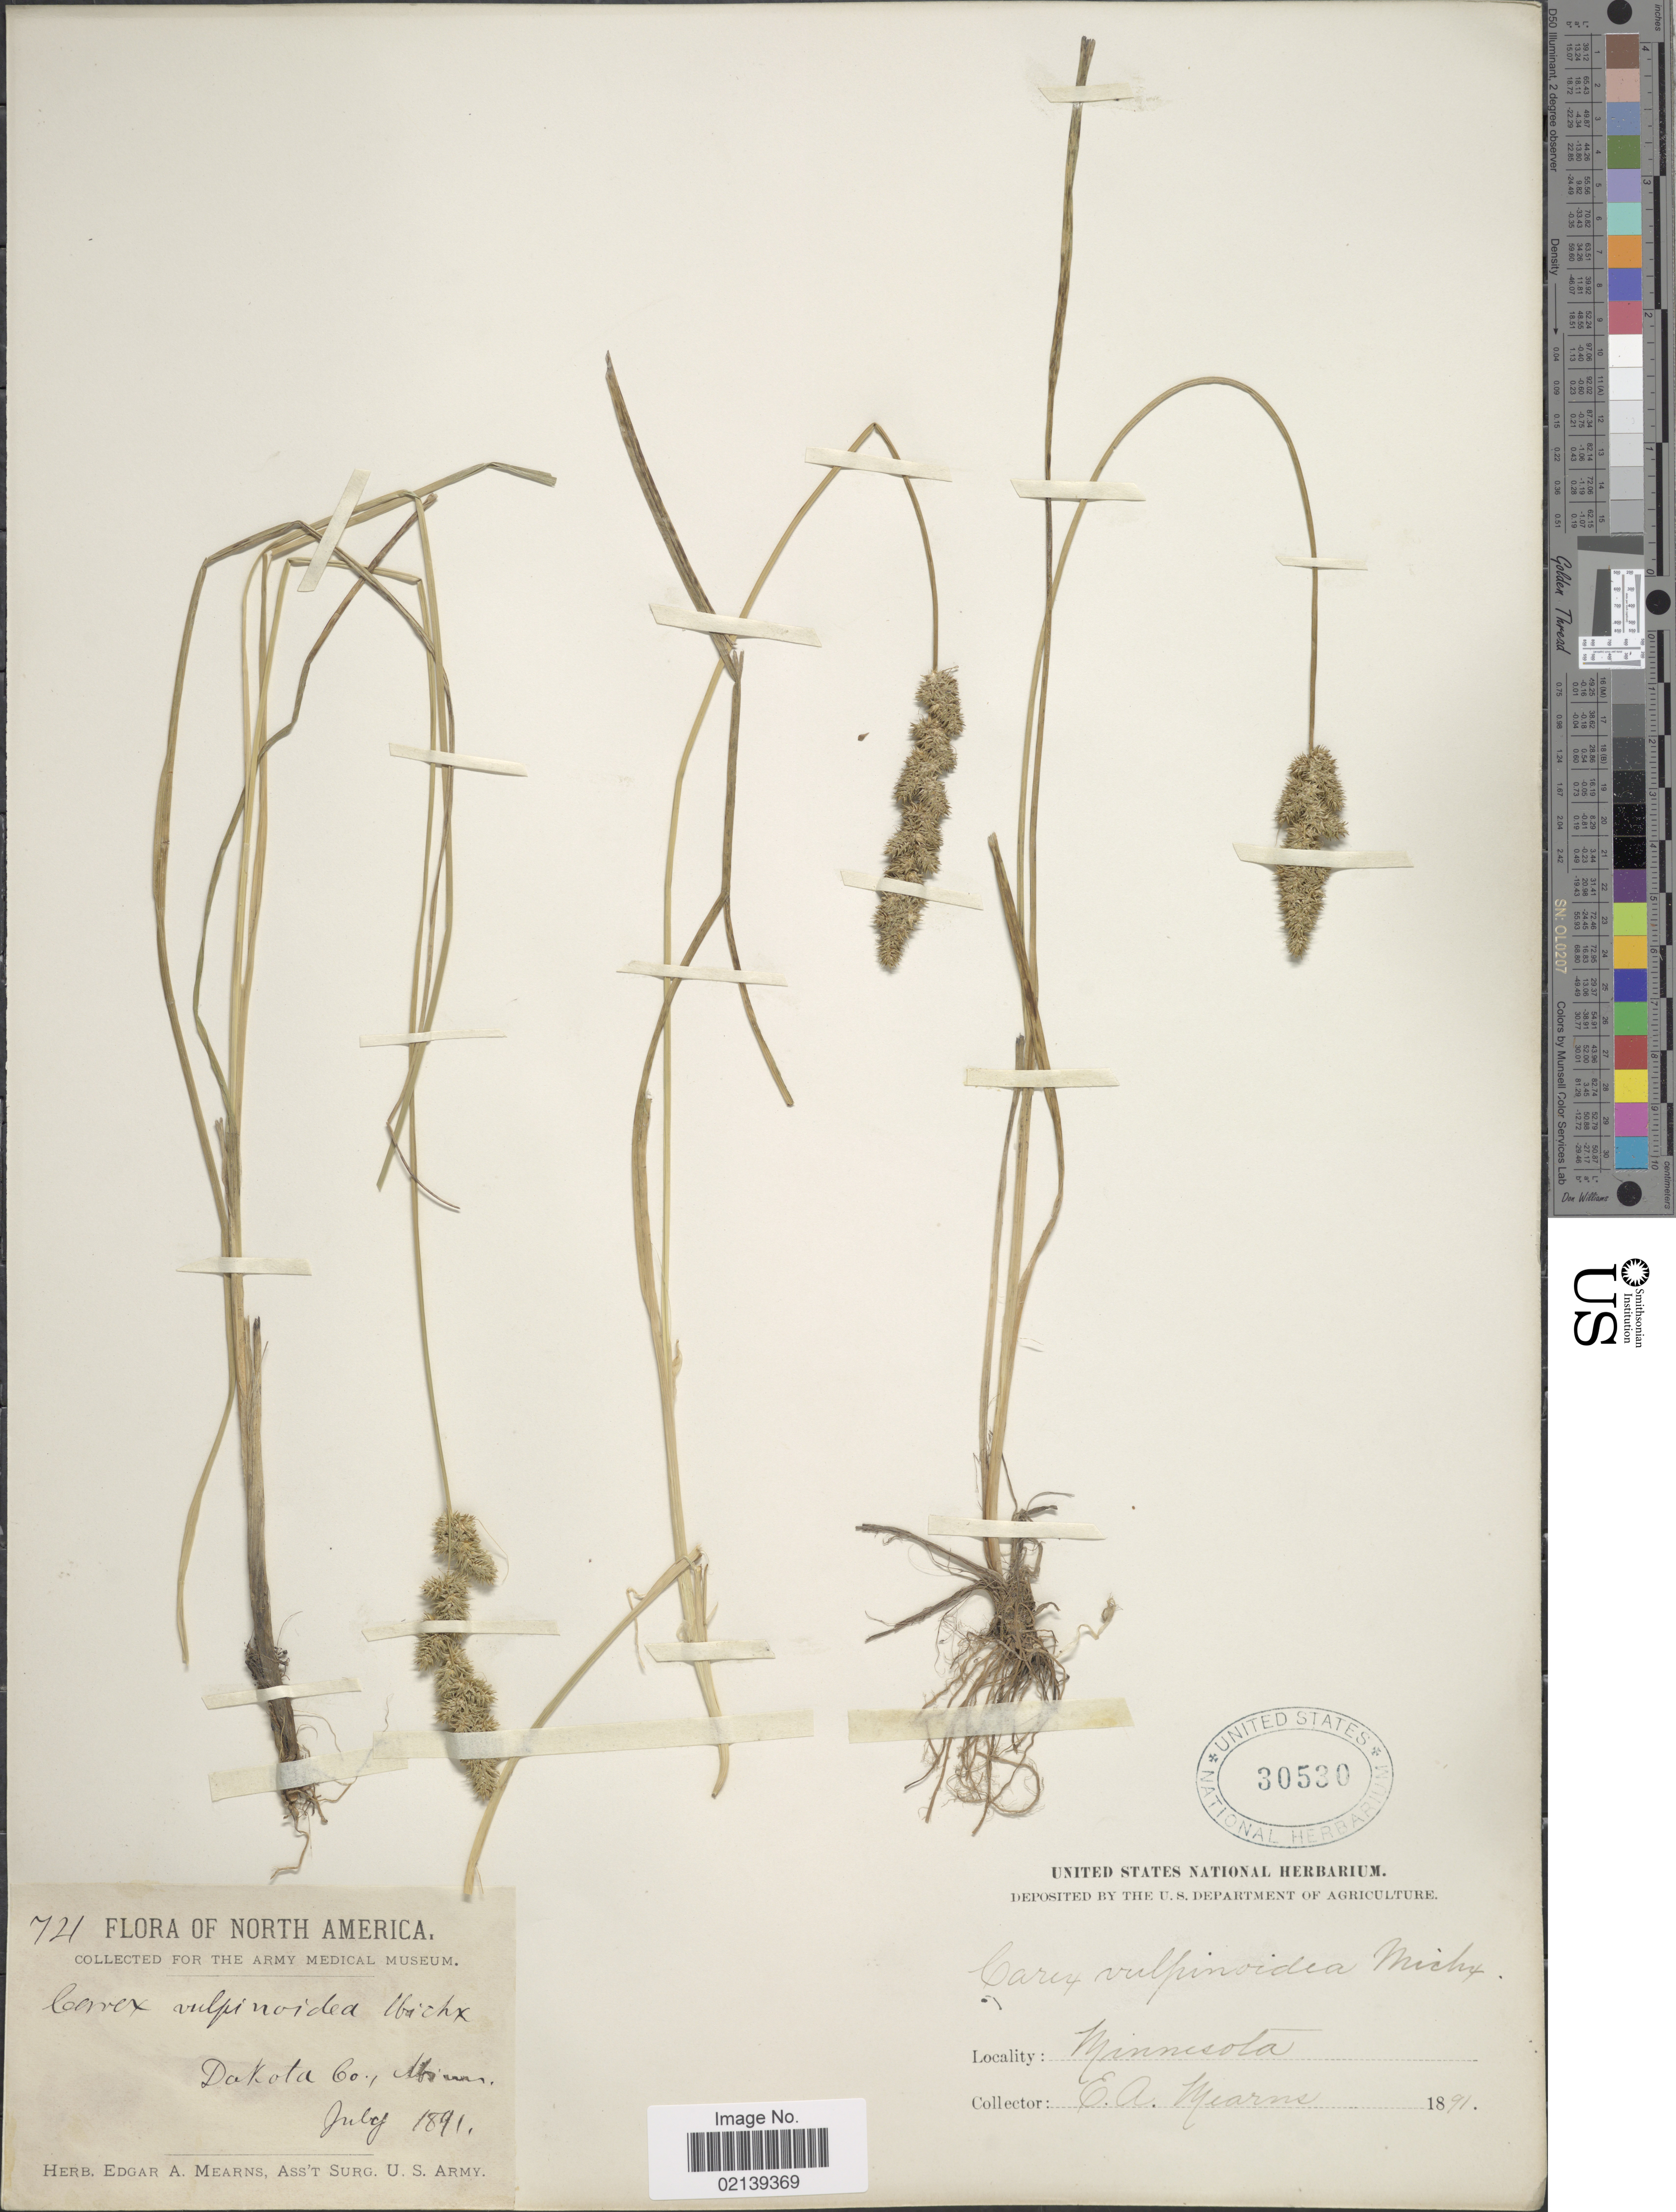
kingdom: Plantae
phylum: Tracheophyta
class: Liliopsida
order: Poales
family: Cyperaceae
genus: Carex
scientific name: Carex vulpinoidea Michx.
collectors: E. A. Mearns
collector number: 72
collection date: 1891-07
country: United States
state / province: Minnesota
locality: Dakota Co., Minn.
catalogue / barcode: US 30530